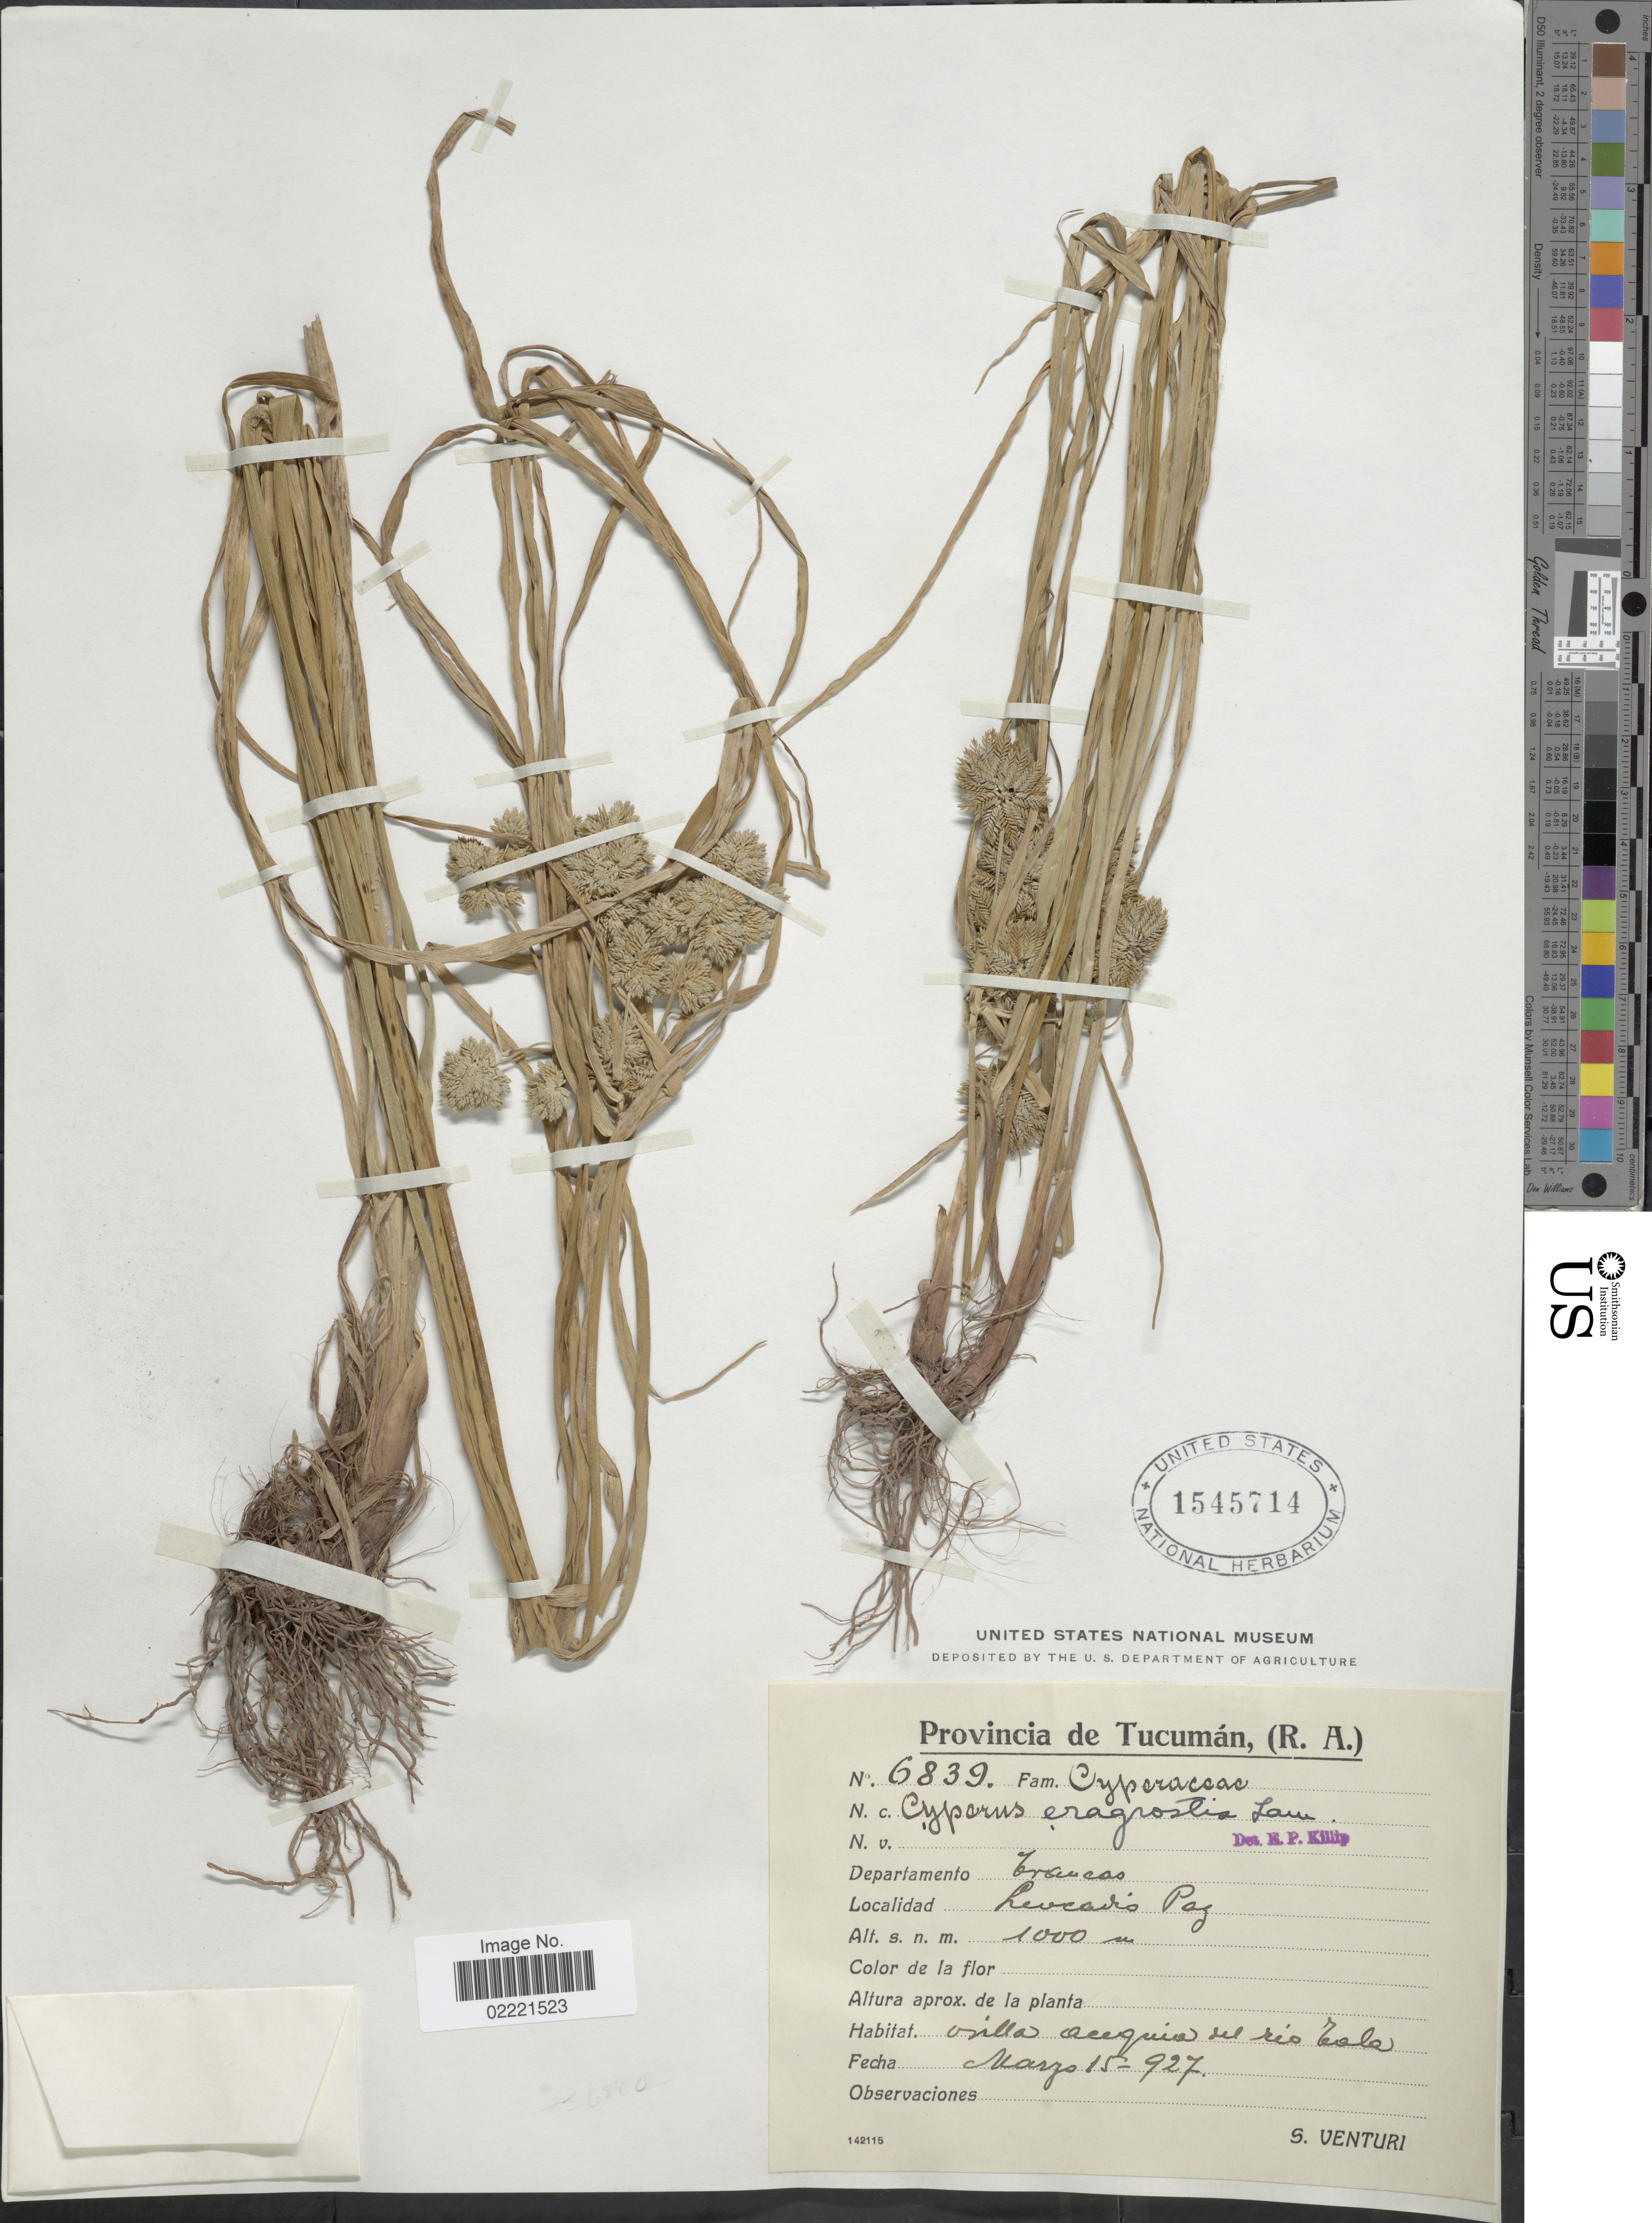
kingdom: Plantae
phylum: Tracheophyta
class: Liliopsida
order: Poales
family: Cyperaceae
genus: Cyperus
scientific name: Cyperus eragrostis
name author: Lam.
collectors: S. Venturi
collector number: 6839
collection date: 1927-03-15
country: Argentina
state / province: Tucuman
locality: (R.A.) Departamento Trancas, Leocadio Paz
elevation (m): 1000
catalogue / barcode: US 1545714